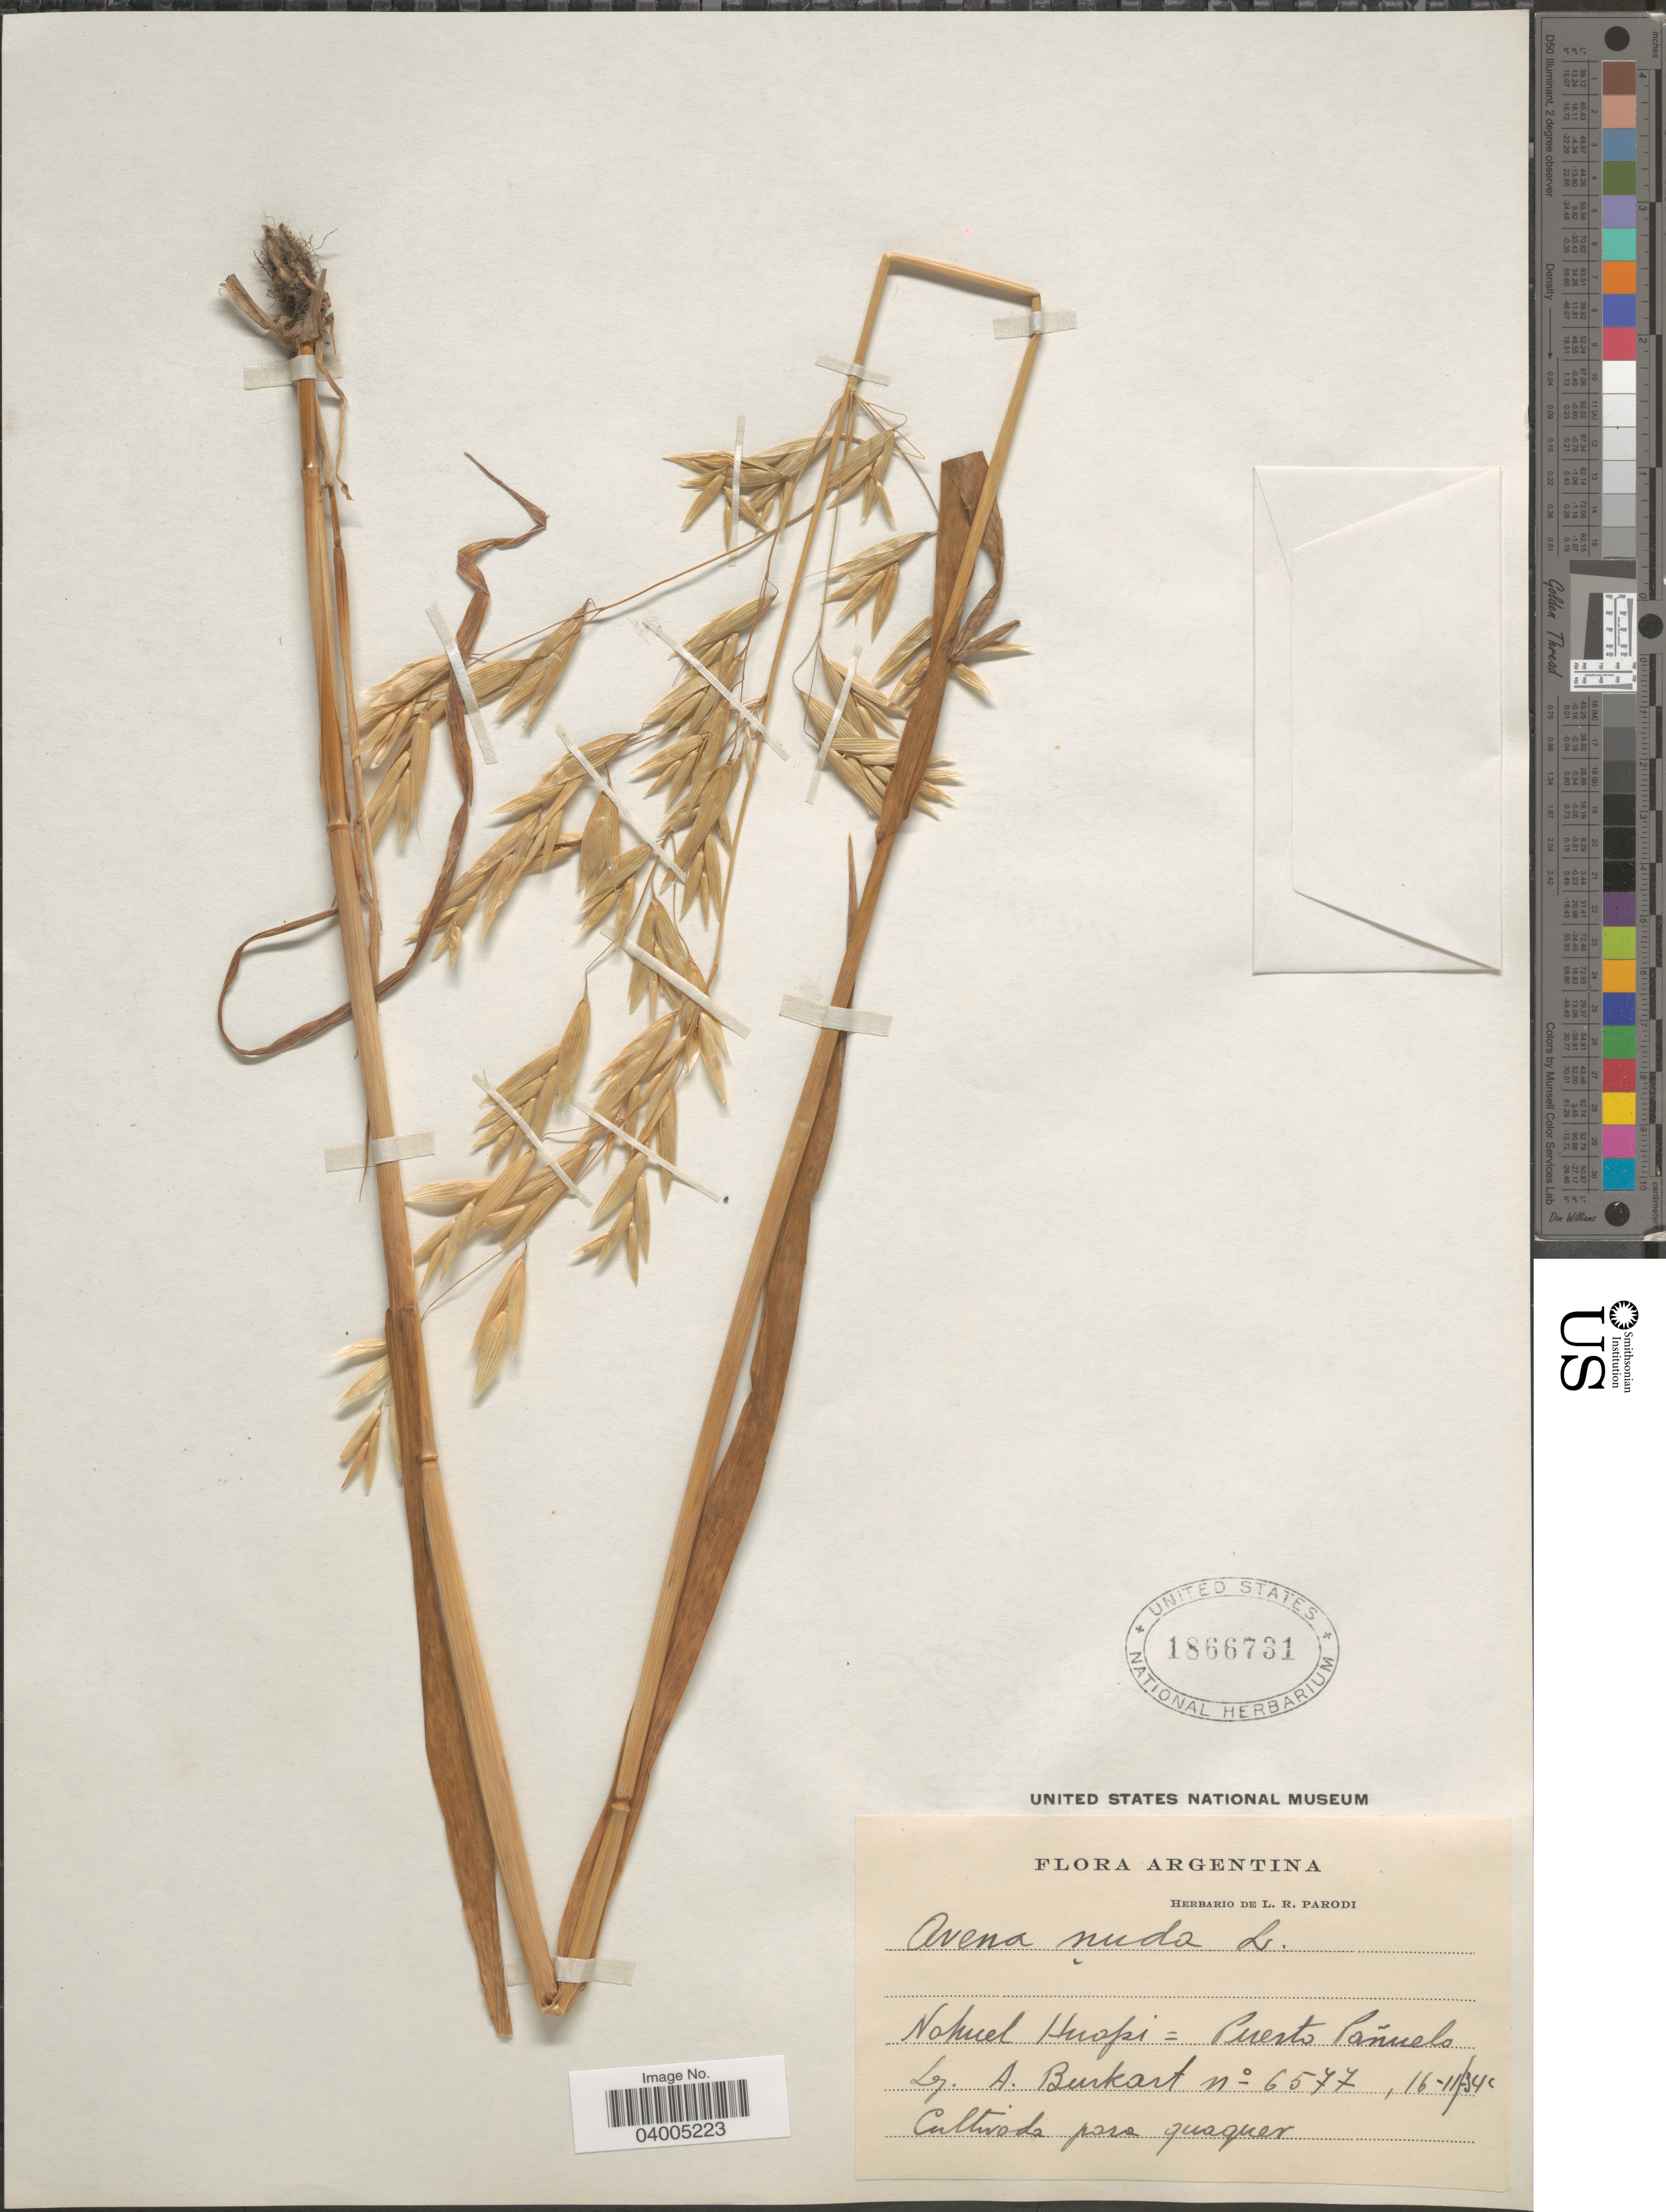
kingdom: Plantae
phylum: Tracheophyta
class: Liliopsida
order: Poales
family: Poaceae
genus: Avena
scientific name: Avena nuda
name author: L.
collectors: A. E. Burkart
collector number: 6577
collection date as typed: Transcribed d/m/y: 16/11/34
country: Argentina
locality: Nahuel Huapi = Puerto Pañuelo.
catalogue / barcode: US 1866731